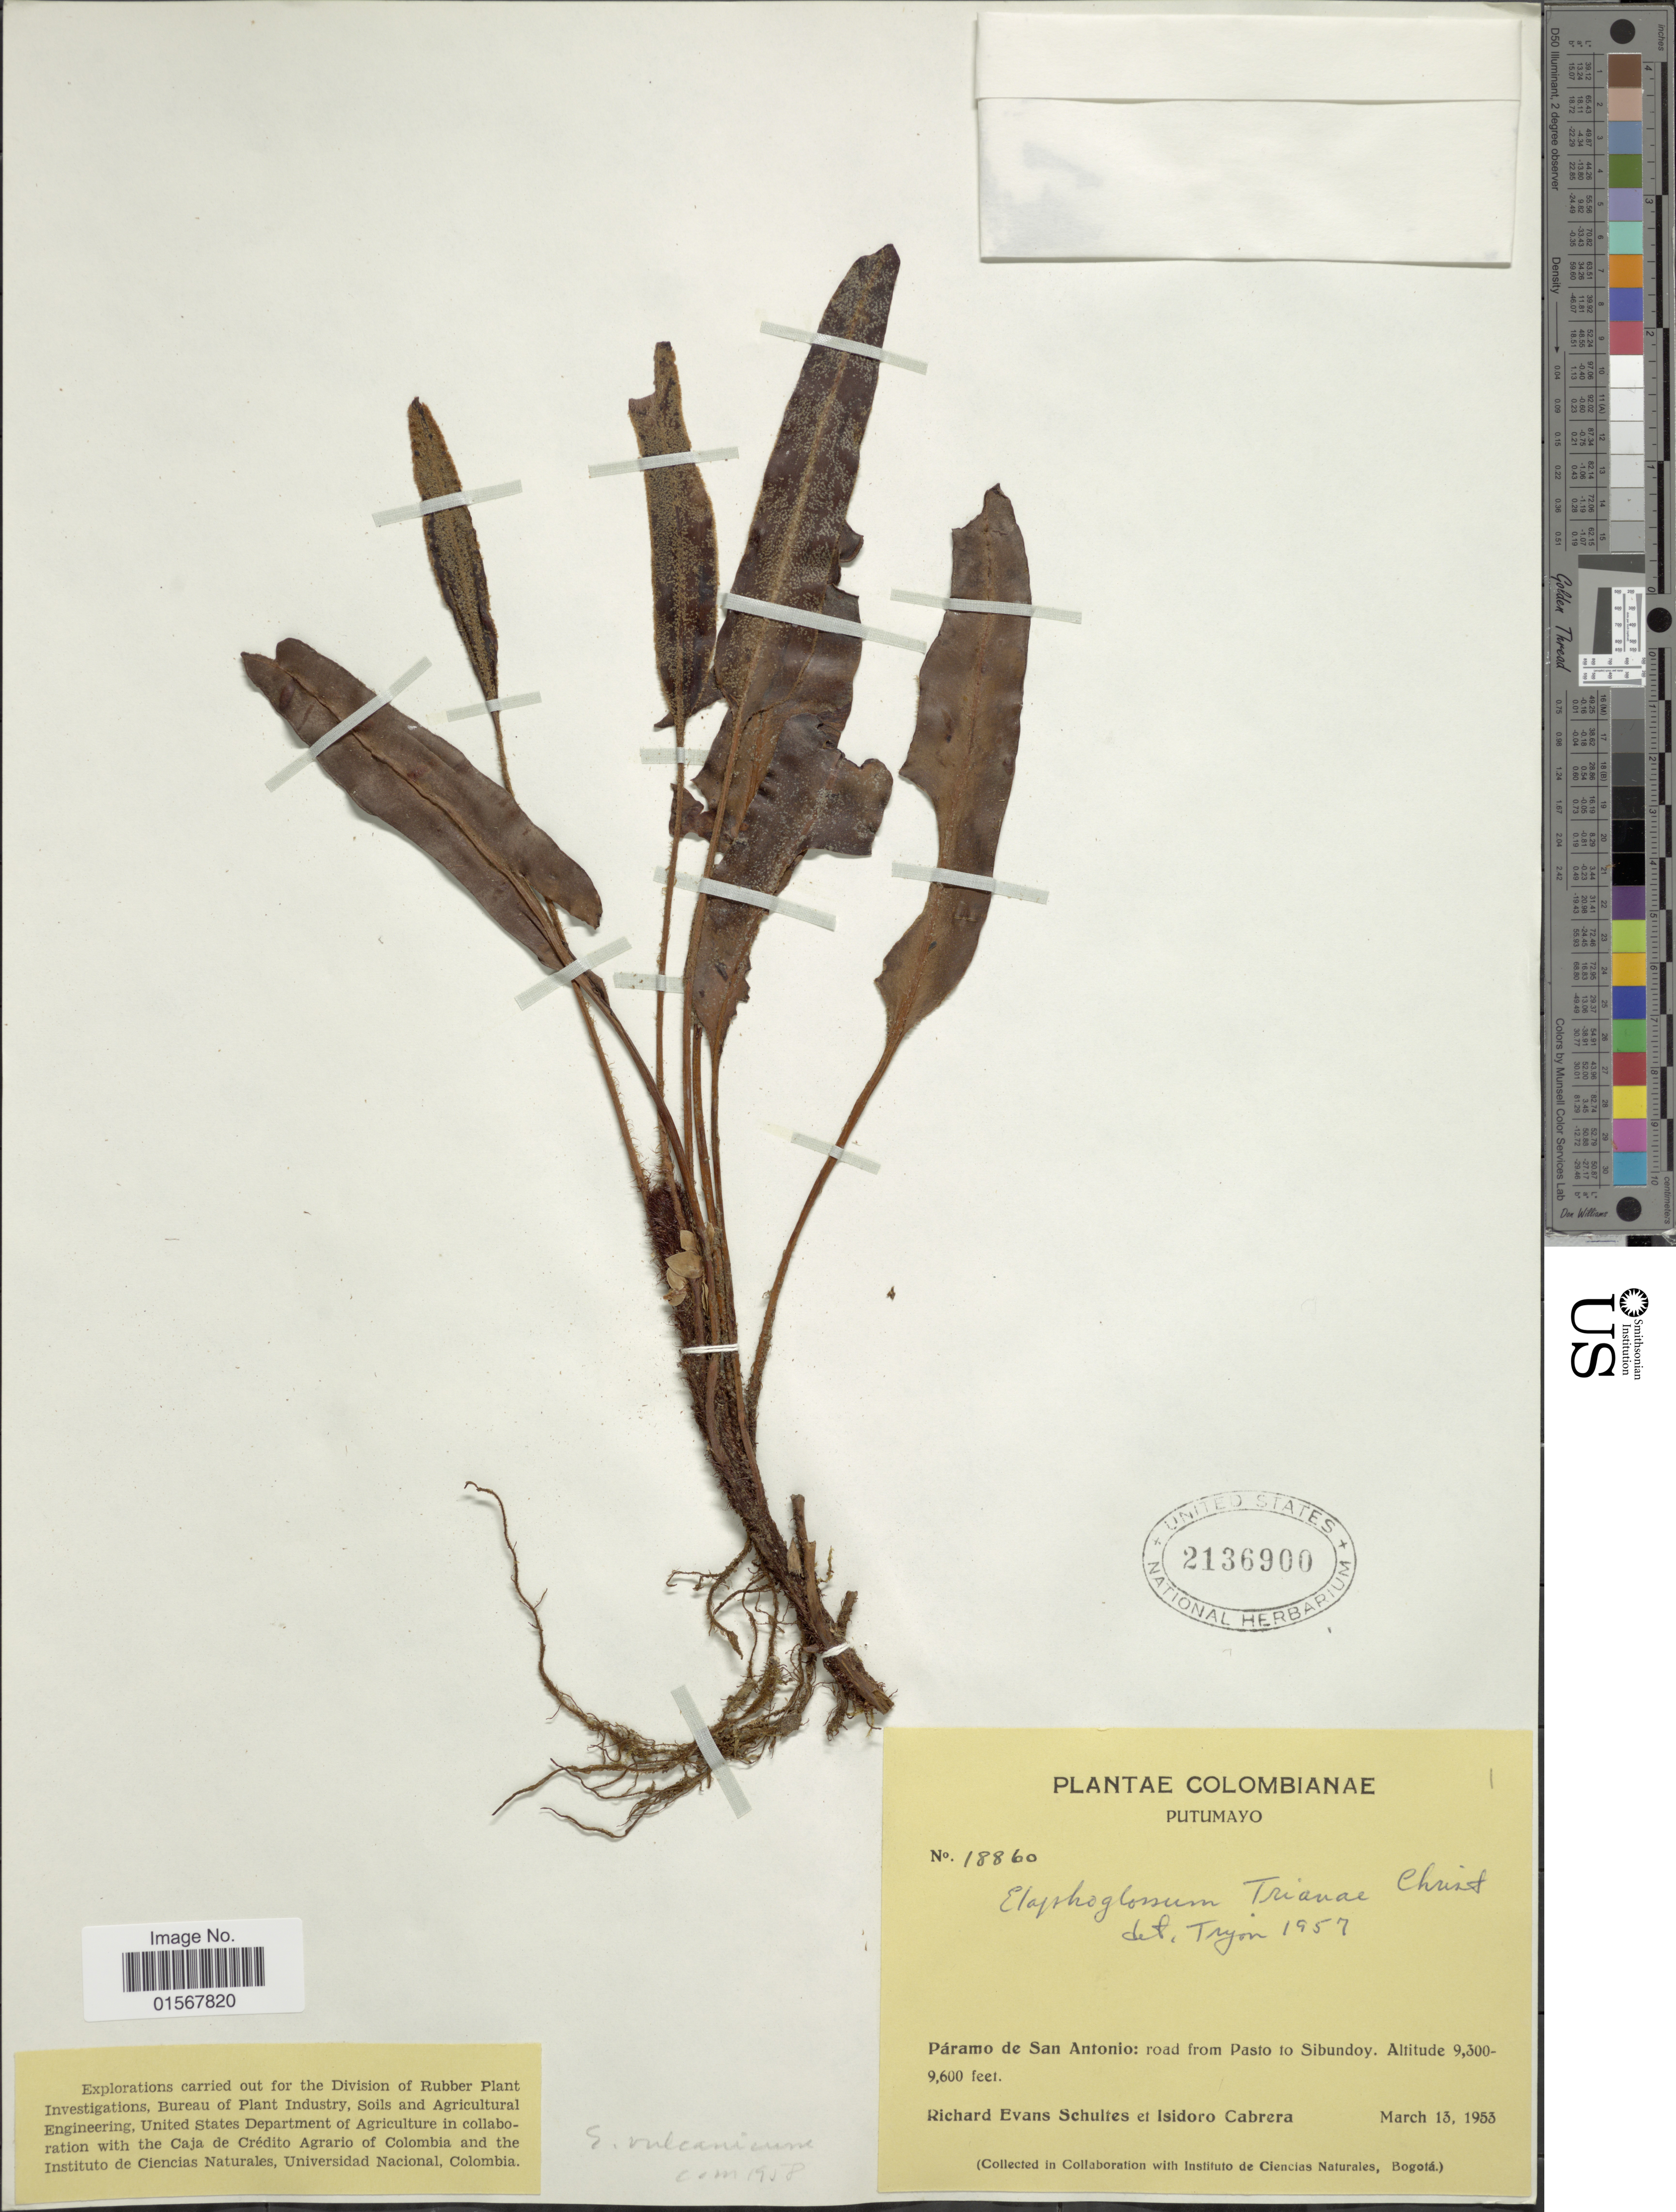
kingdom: Plantae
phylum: Tracheophyta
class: Polypodiopsida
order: Polypodiales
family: Dryopteridaceae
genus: Elaphoglossum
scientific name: Elaphoglossum vulcanicum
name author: Christ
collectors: R. E. Schultes & I. Cabrera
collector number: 18860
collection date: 1953-03-13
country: Colombia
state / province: Putumayo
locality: Putumayo, Paramo de San Antonio: road from Pasto to Sibundoy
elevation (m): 2835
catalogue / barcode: US 2136900